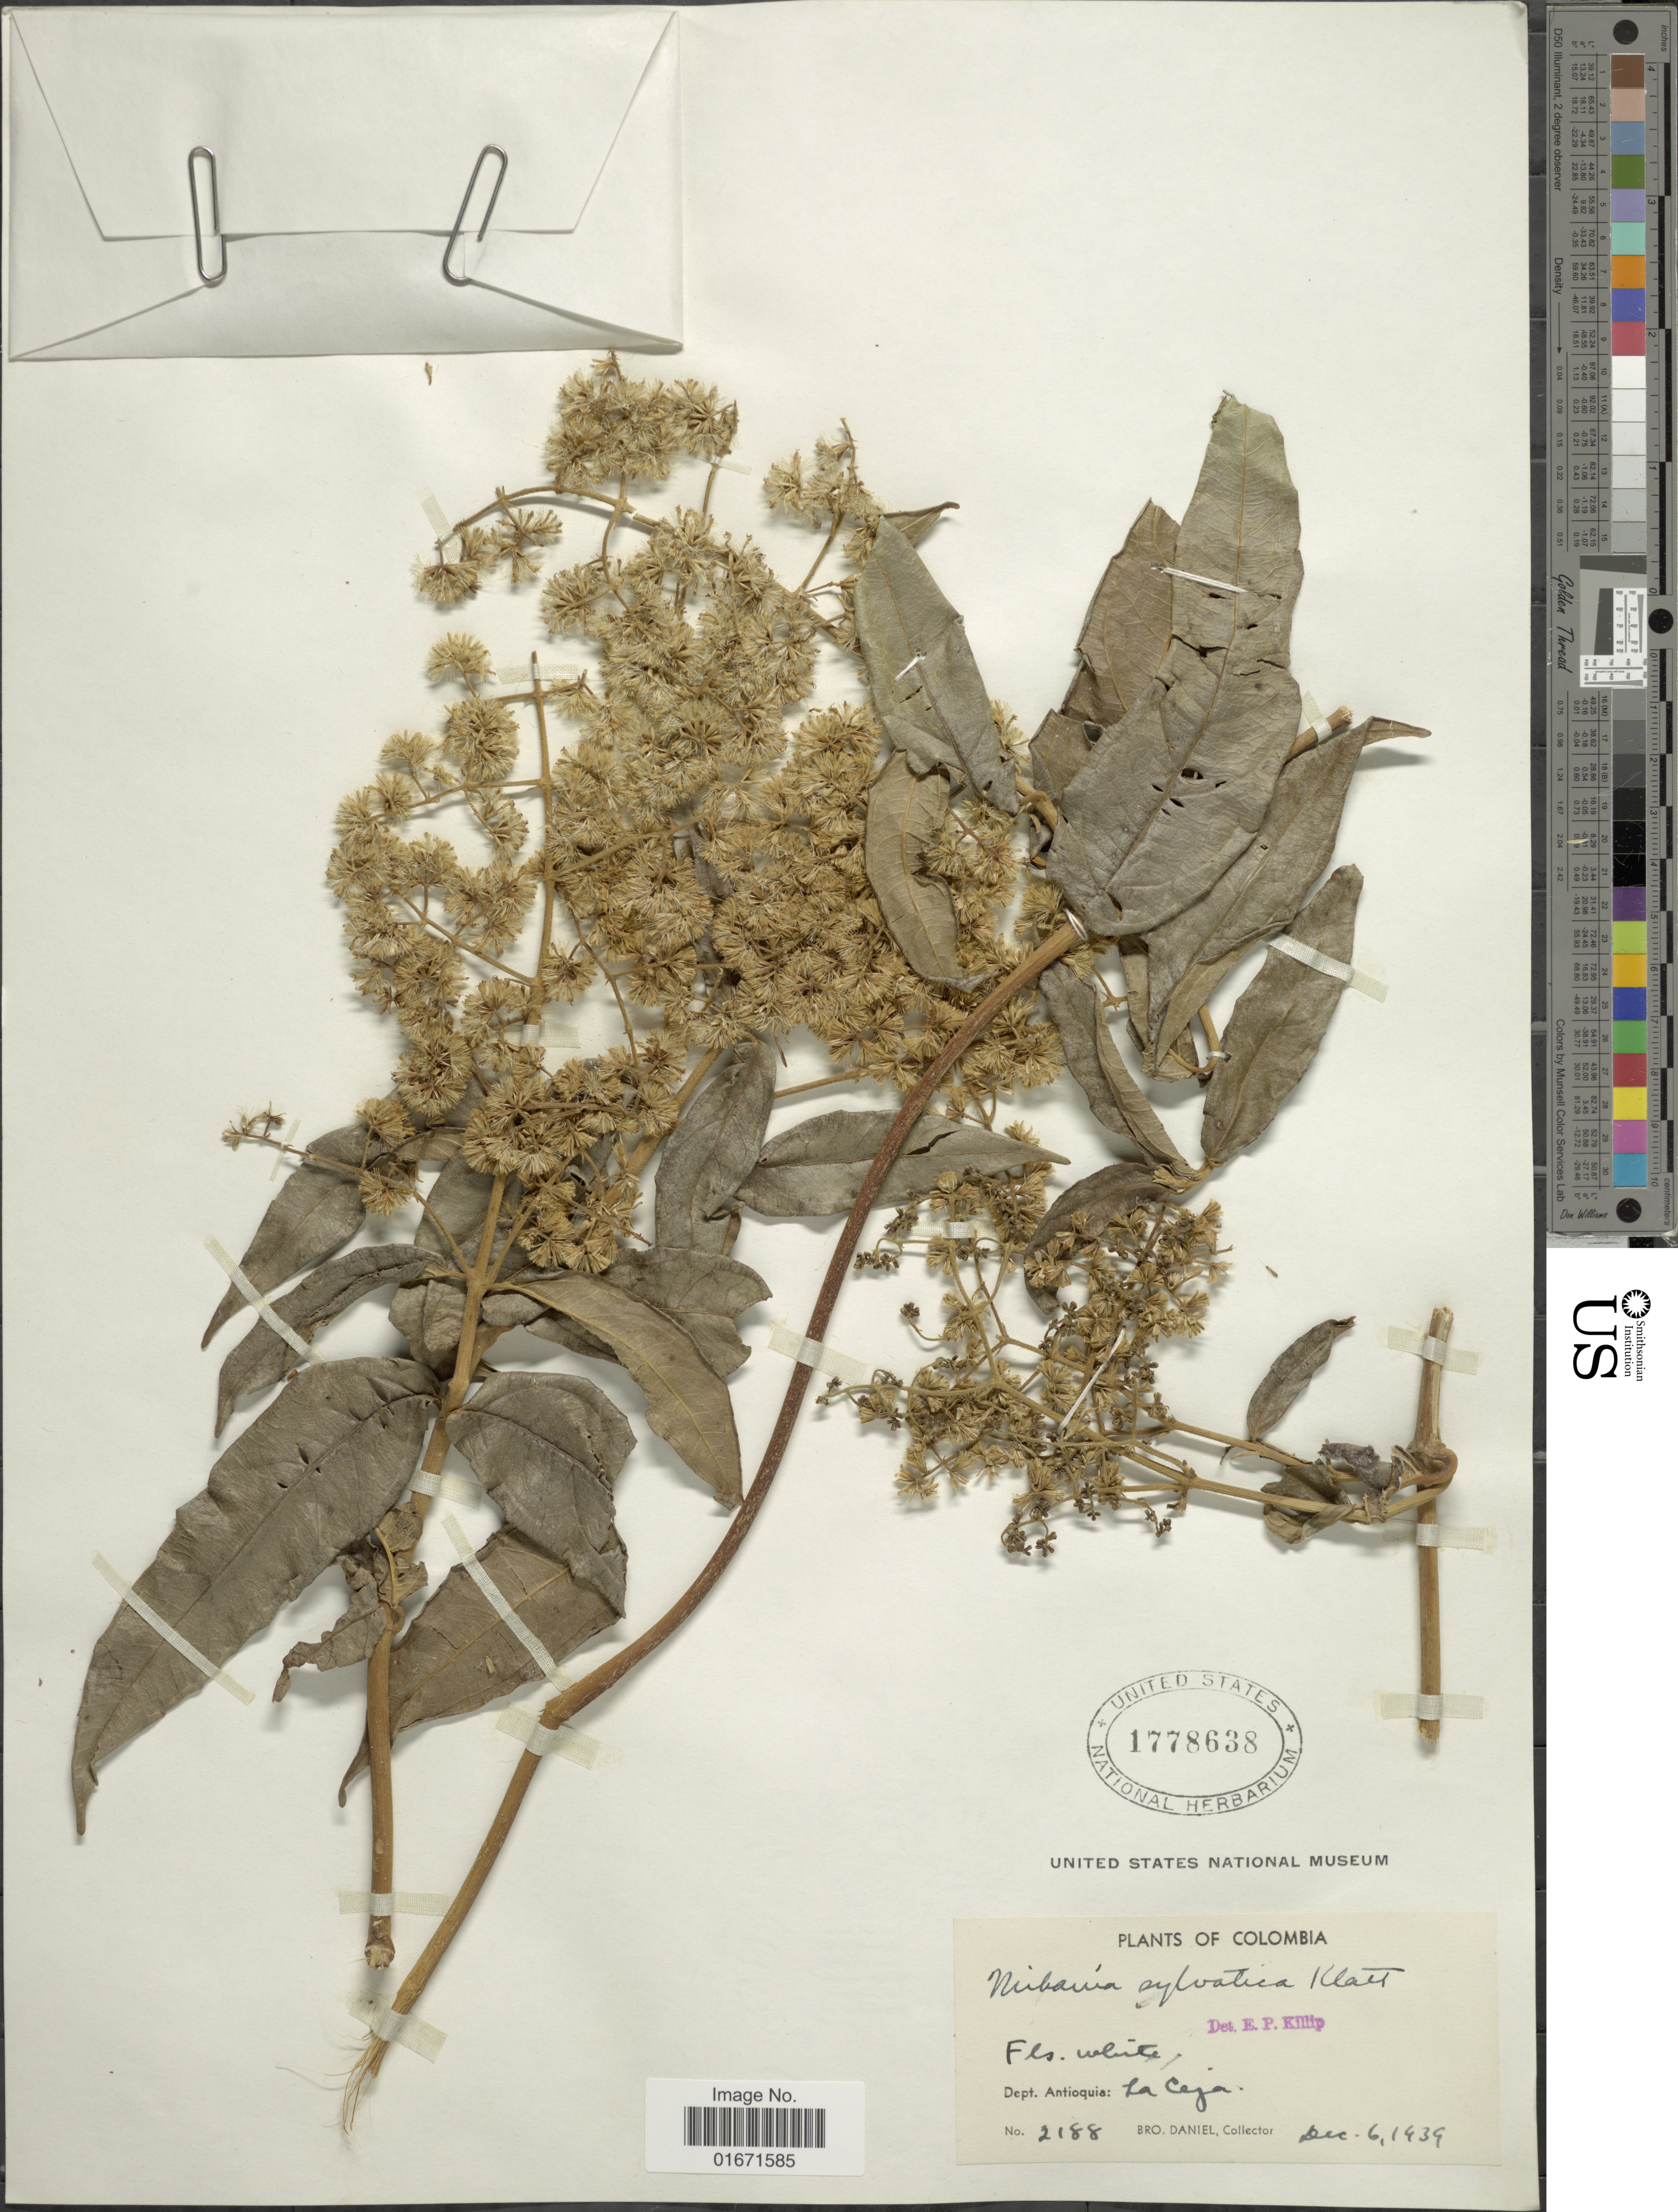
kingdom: Plantae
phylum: Tracheophyta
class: Magnoliopsida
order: Asterales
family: Asteraceae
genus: Mikania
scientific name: Mikania sylvatica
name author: Klatt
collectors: Bro. Daniel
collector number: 2188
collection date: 1939-12-06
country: Colombia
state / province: Antioquia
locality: Dept. Antioquia: La Caja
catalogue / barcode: US 1778638